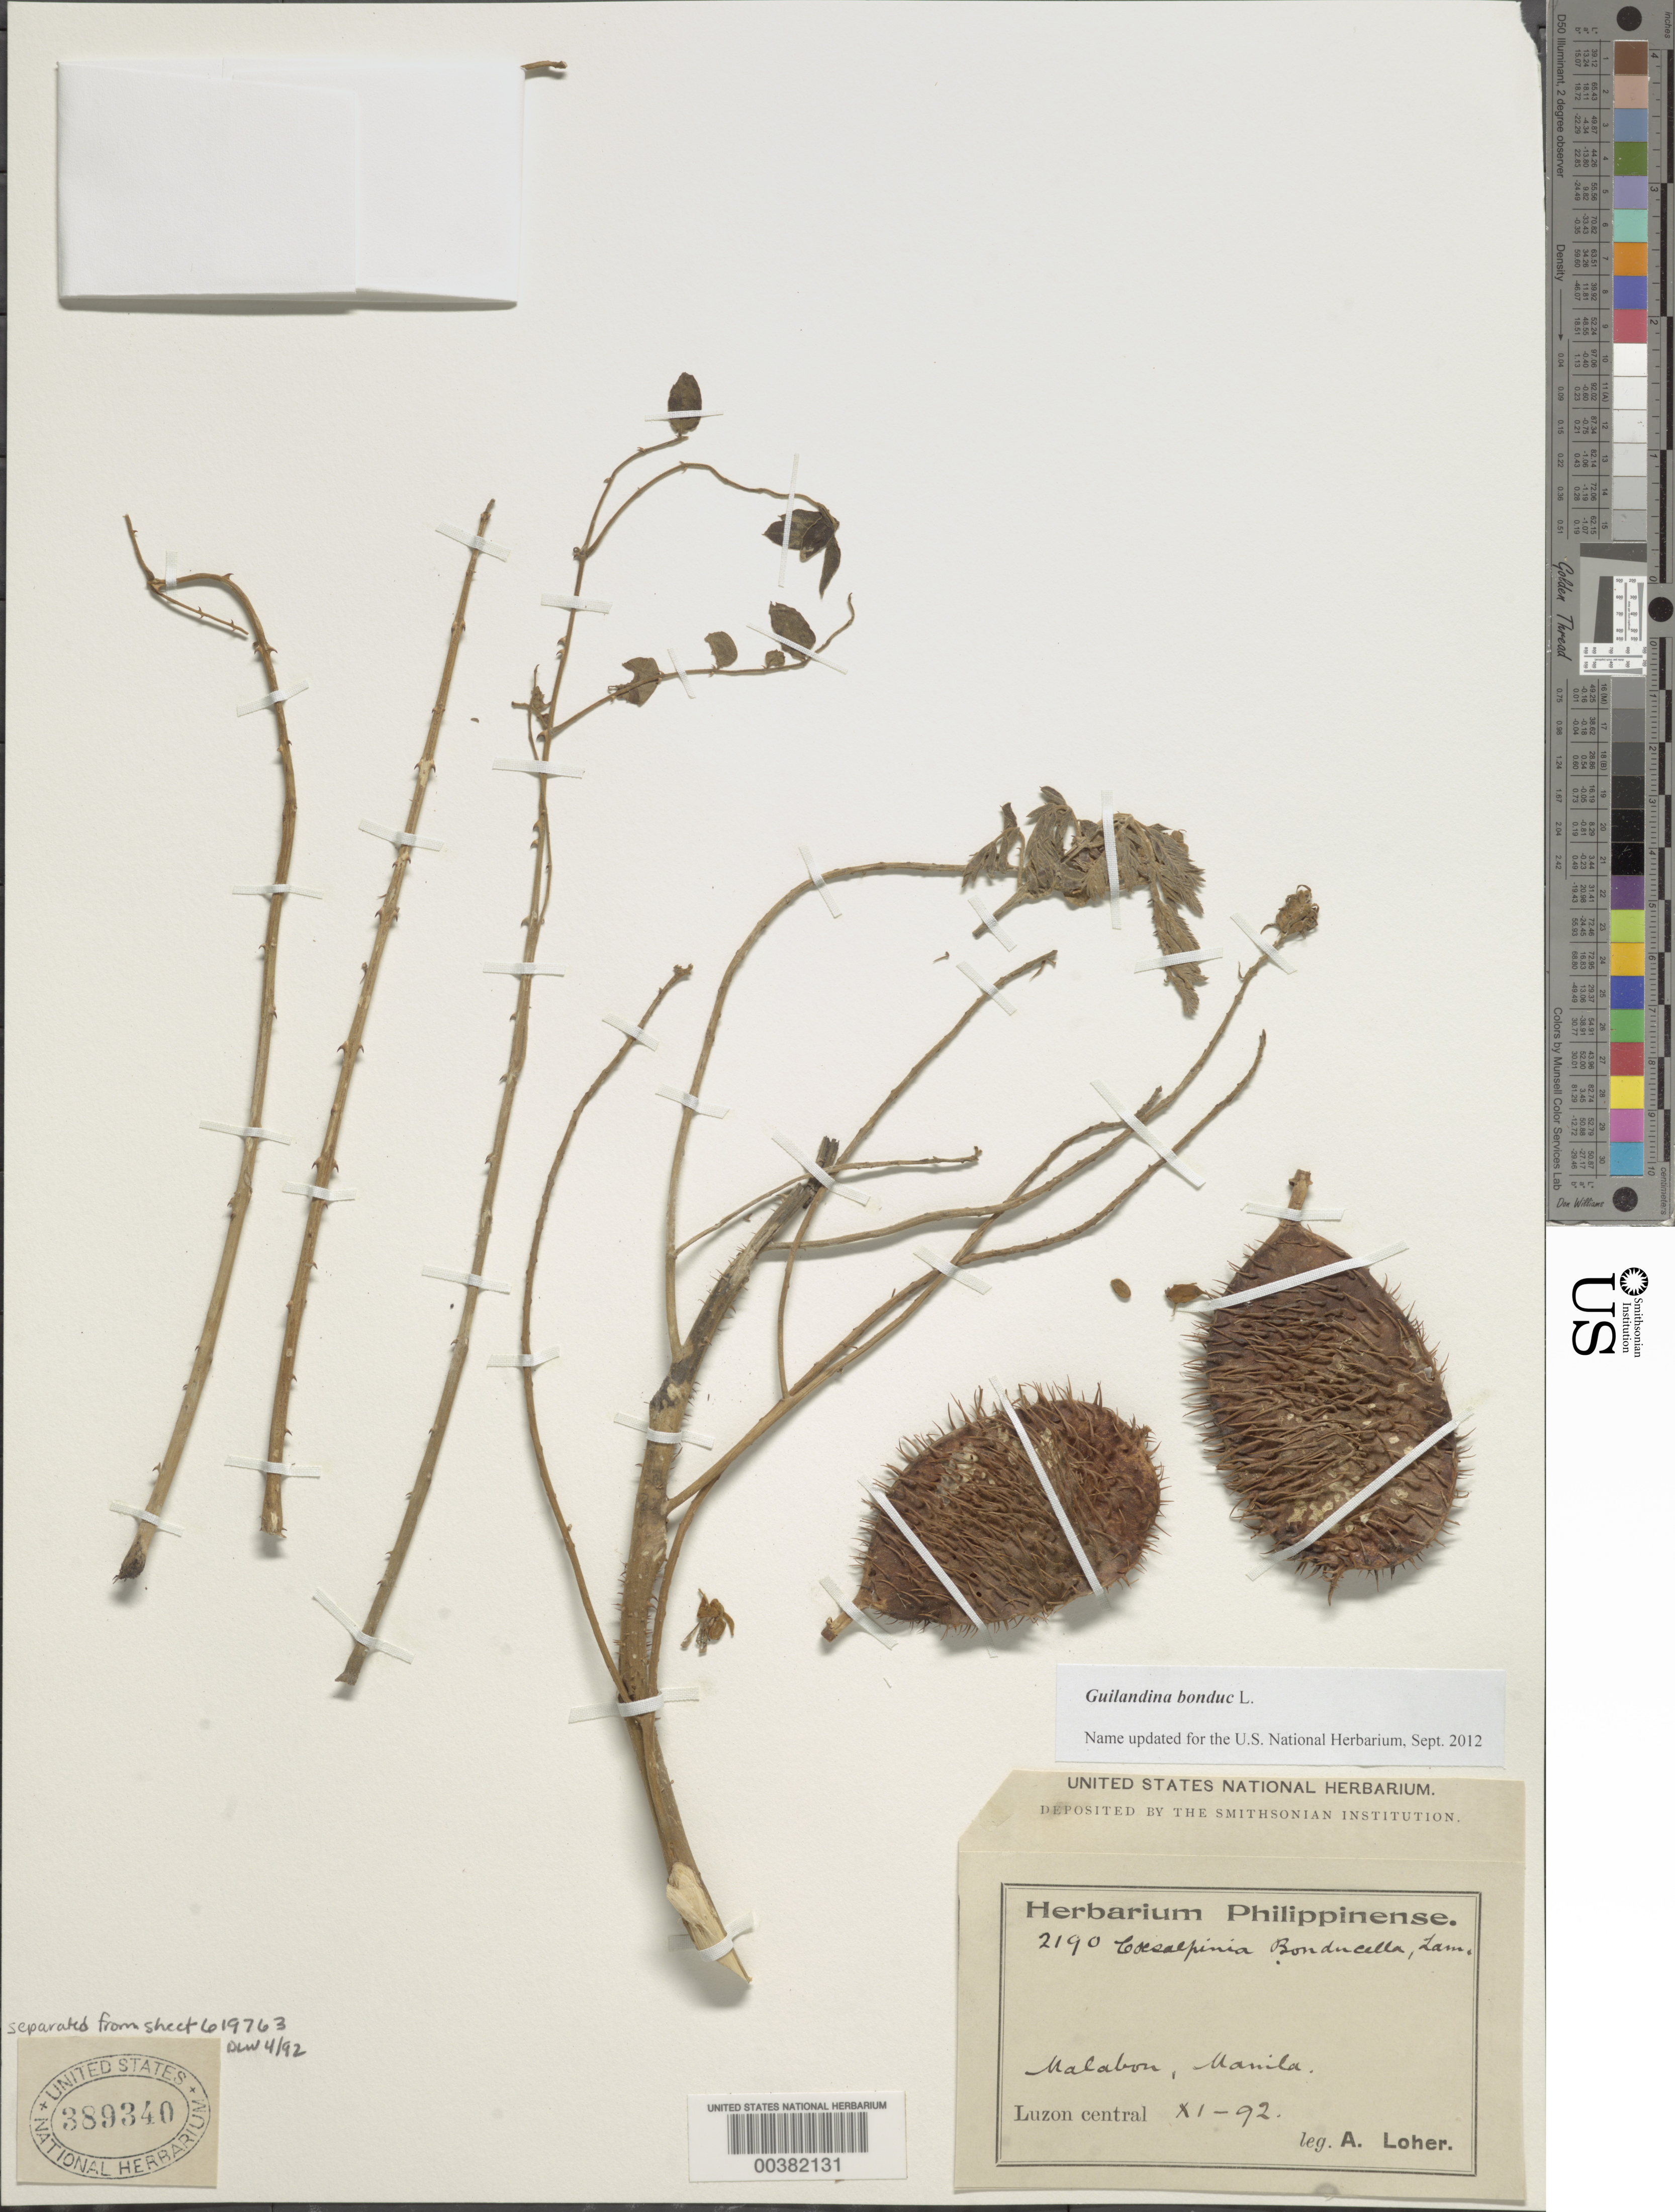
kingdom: Plantae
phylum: Tracheophyta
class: Magnoliopsida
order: Fabales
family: Fabaceae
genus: Guilandina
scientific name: Guilandina bonduc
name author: L.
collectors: A. Loher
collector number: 2190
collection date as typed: Nov 1892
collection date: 1892-11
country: Philippines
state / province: National Capital Region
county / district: Manila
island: Luzon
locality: Malabon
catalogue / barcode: US 389340